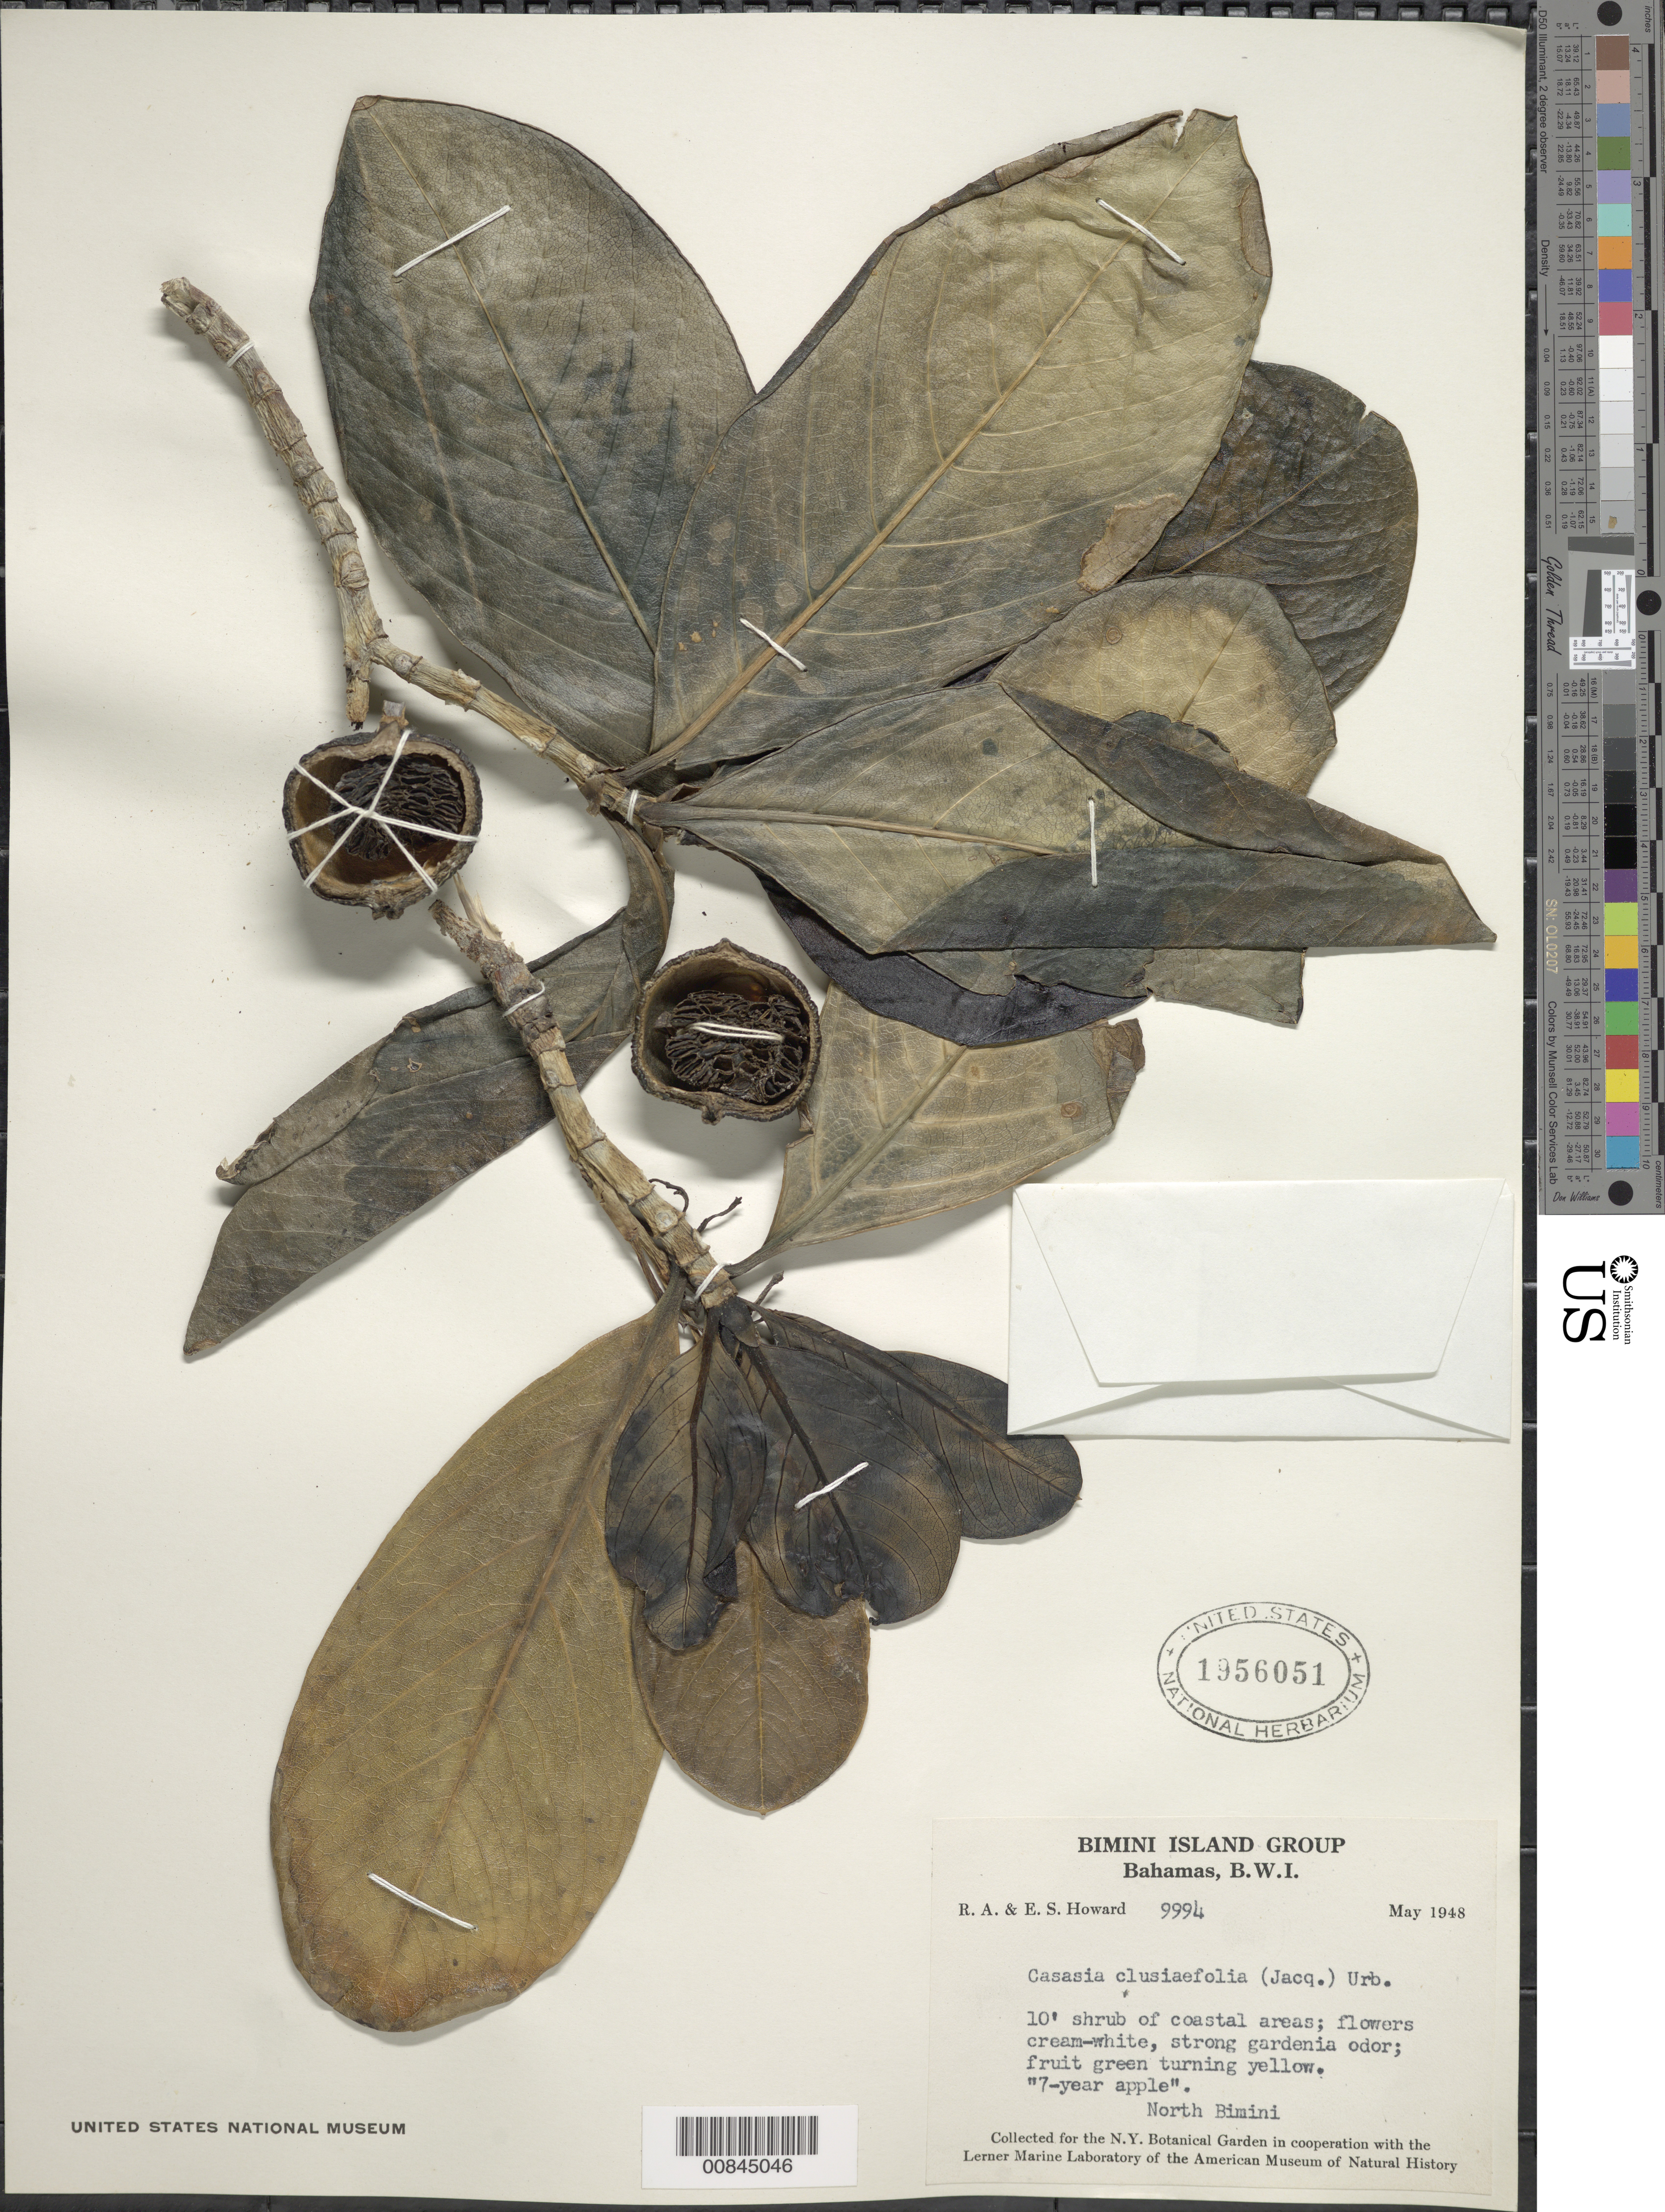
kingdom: Plantae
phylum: Tracheophyta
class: Magnoliopsida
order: Gentianales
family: Rubiaceae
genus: Casasia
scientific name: Casasia clusiifolia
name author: (Jacq.) Urb.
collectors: R. A. Howard & E. S. Howard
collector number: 9994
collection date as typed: May 1948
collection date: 1948-05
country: Bahamas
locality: North Bimini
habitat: Coastal areas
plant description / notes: Common name: Seven-year apple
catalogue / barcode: US 1956051